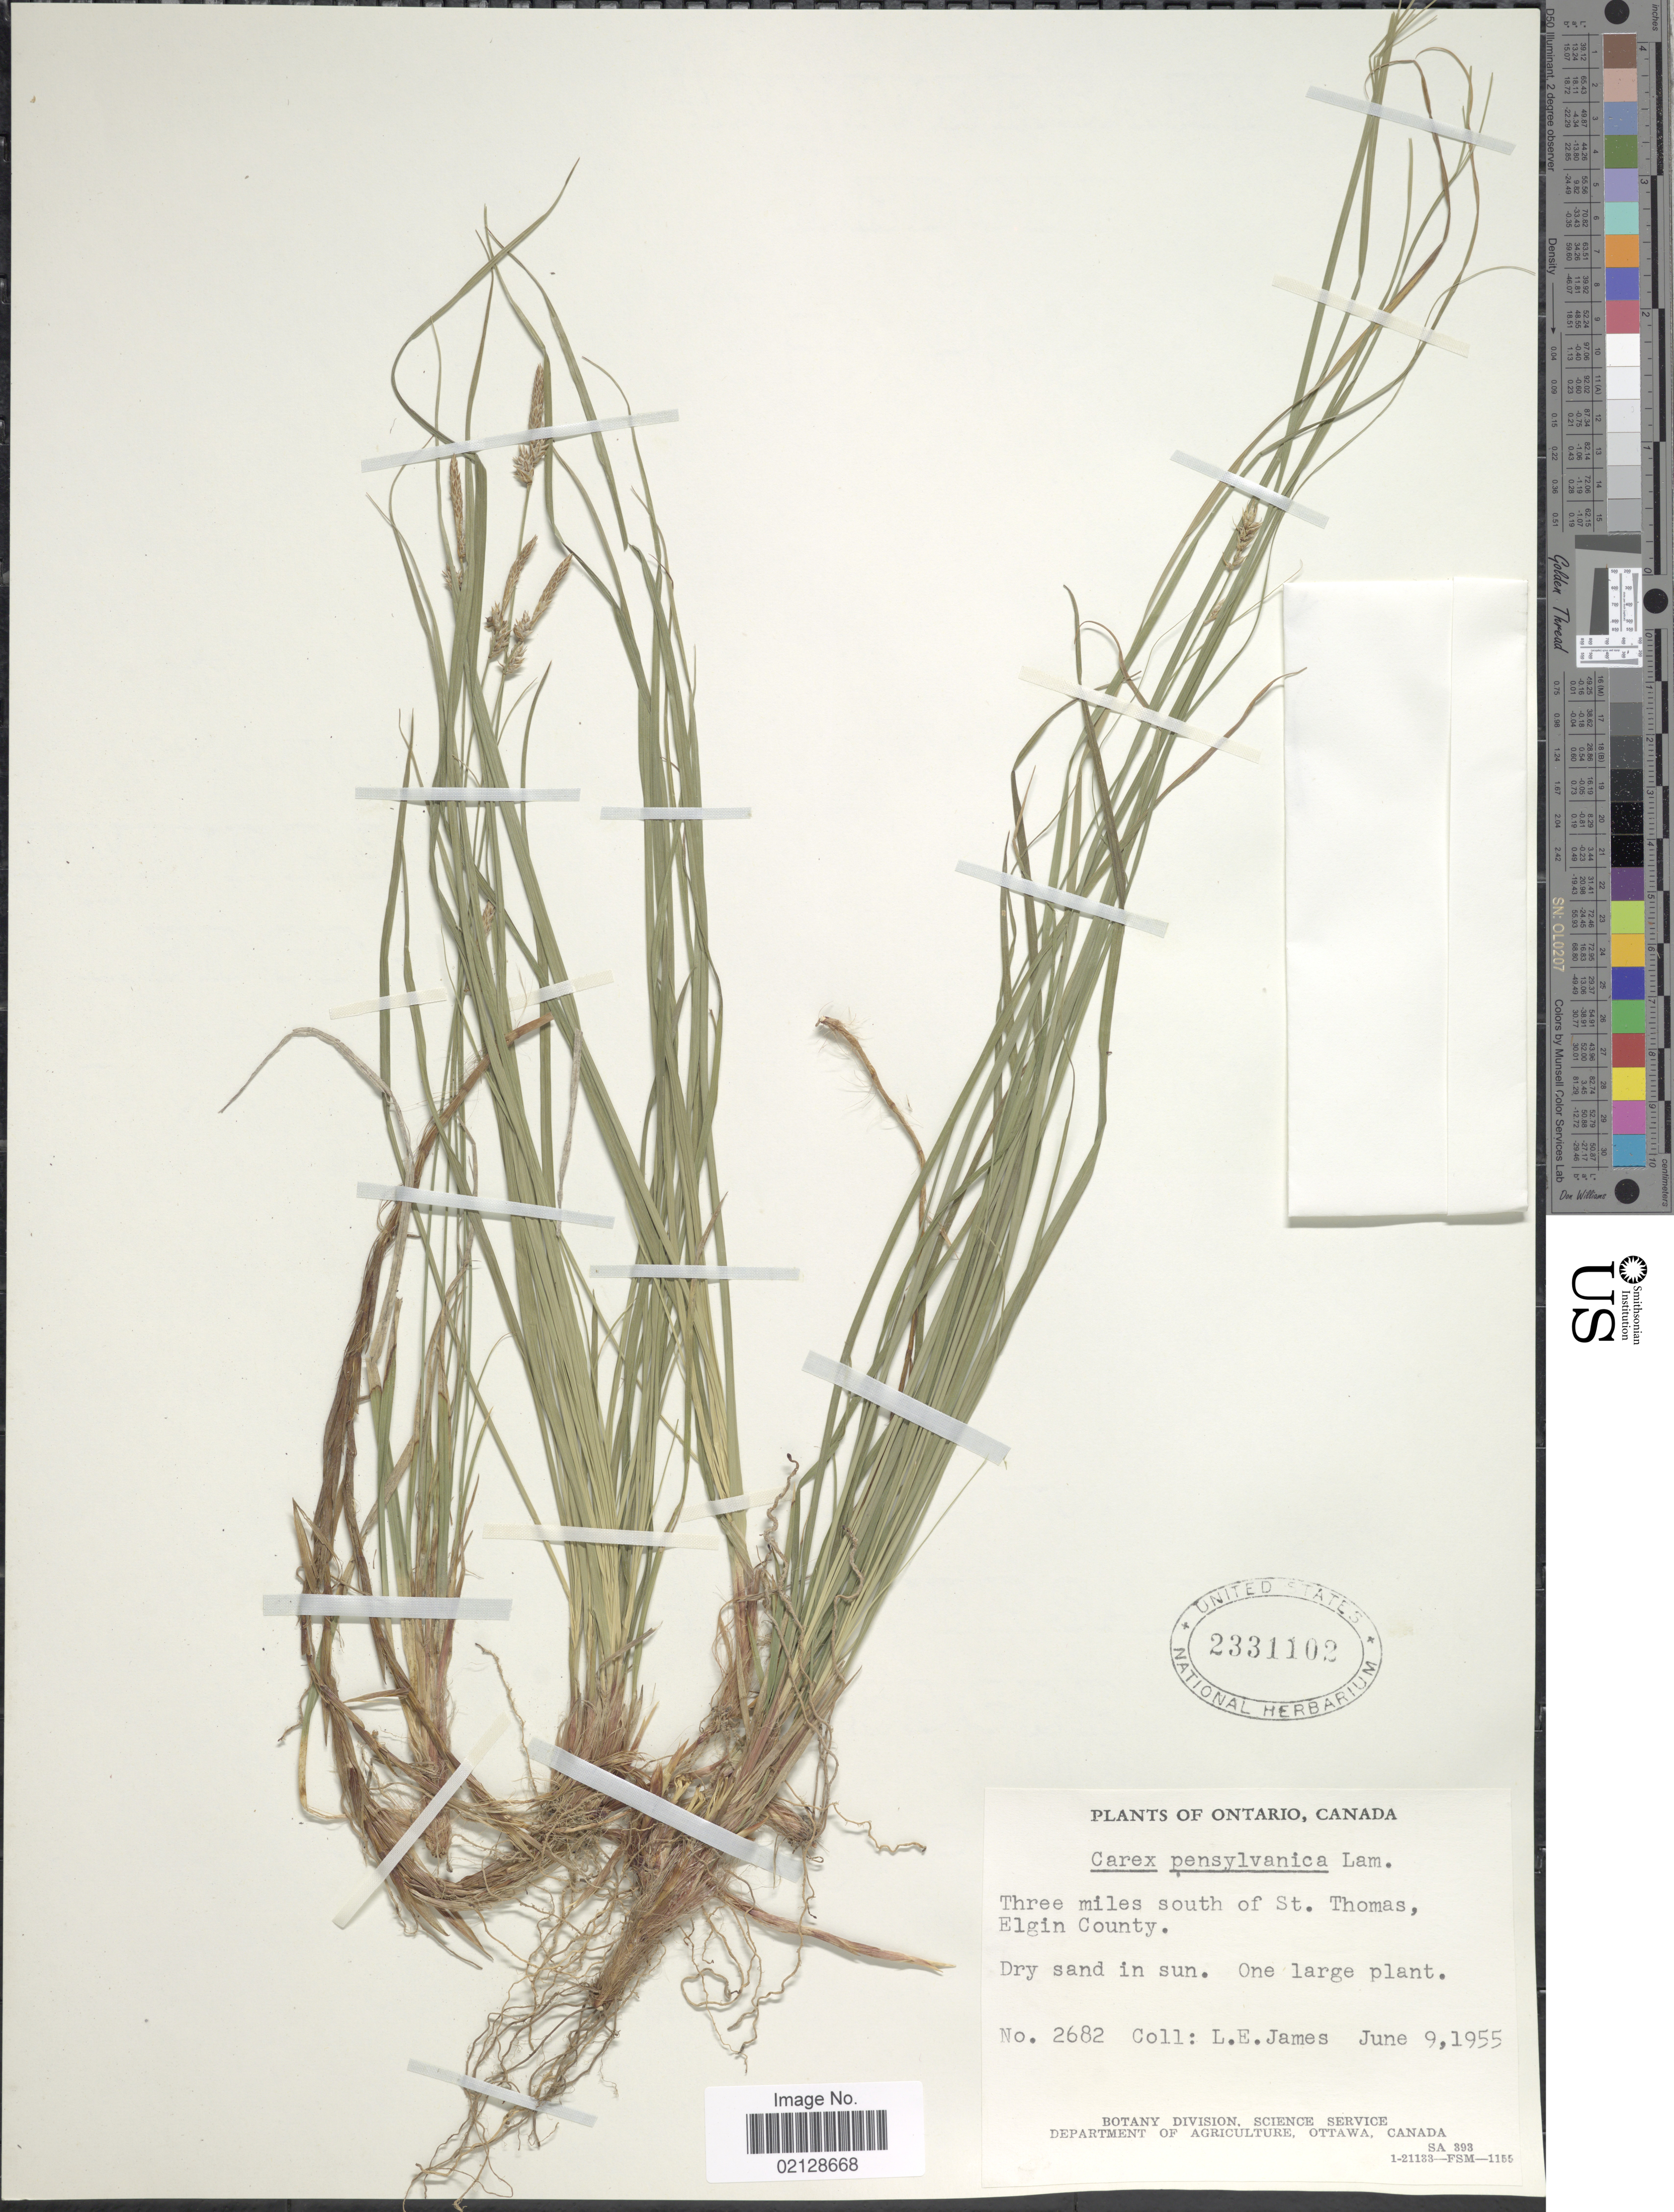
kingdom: Plantae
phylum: Tracheophyta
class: Liliopsida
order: Poales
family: Cyperaceae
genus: Carex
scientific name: Carex pensylvanica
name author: Lam.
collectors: L. E. James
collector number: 2682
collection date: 1955-06-09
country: Canada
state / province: Ontario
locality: Three miles south of St. Thomas, Elgin County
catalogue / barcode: US 2331102